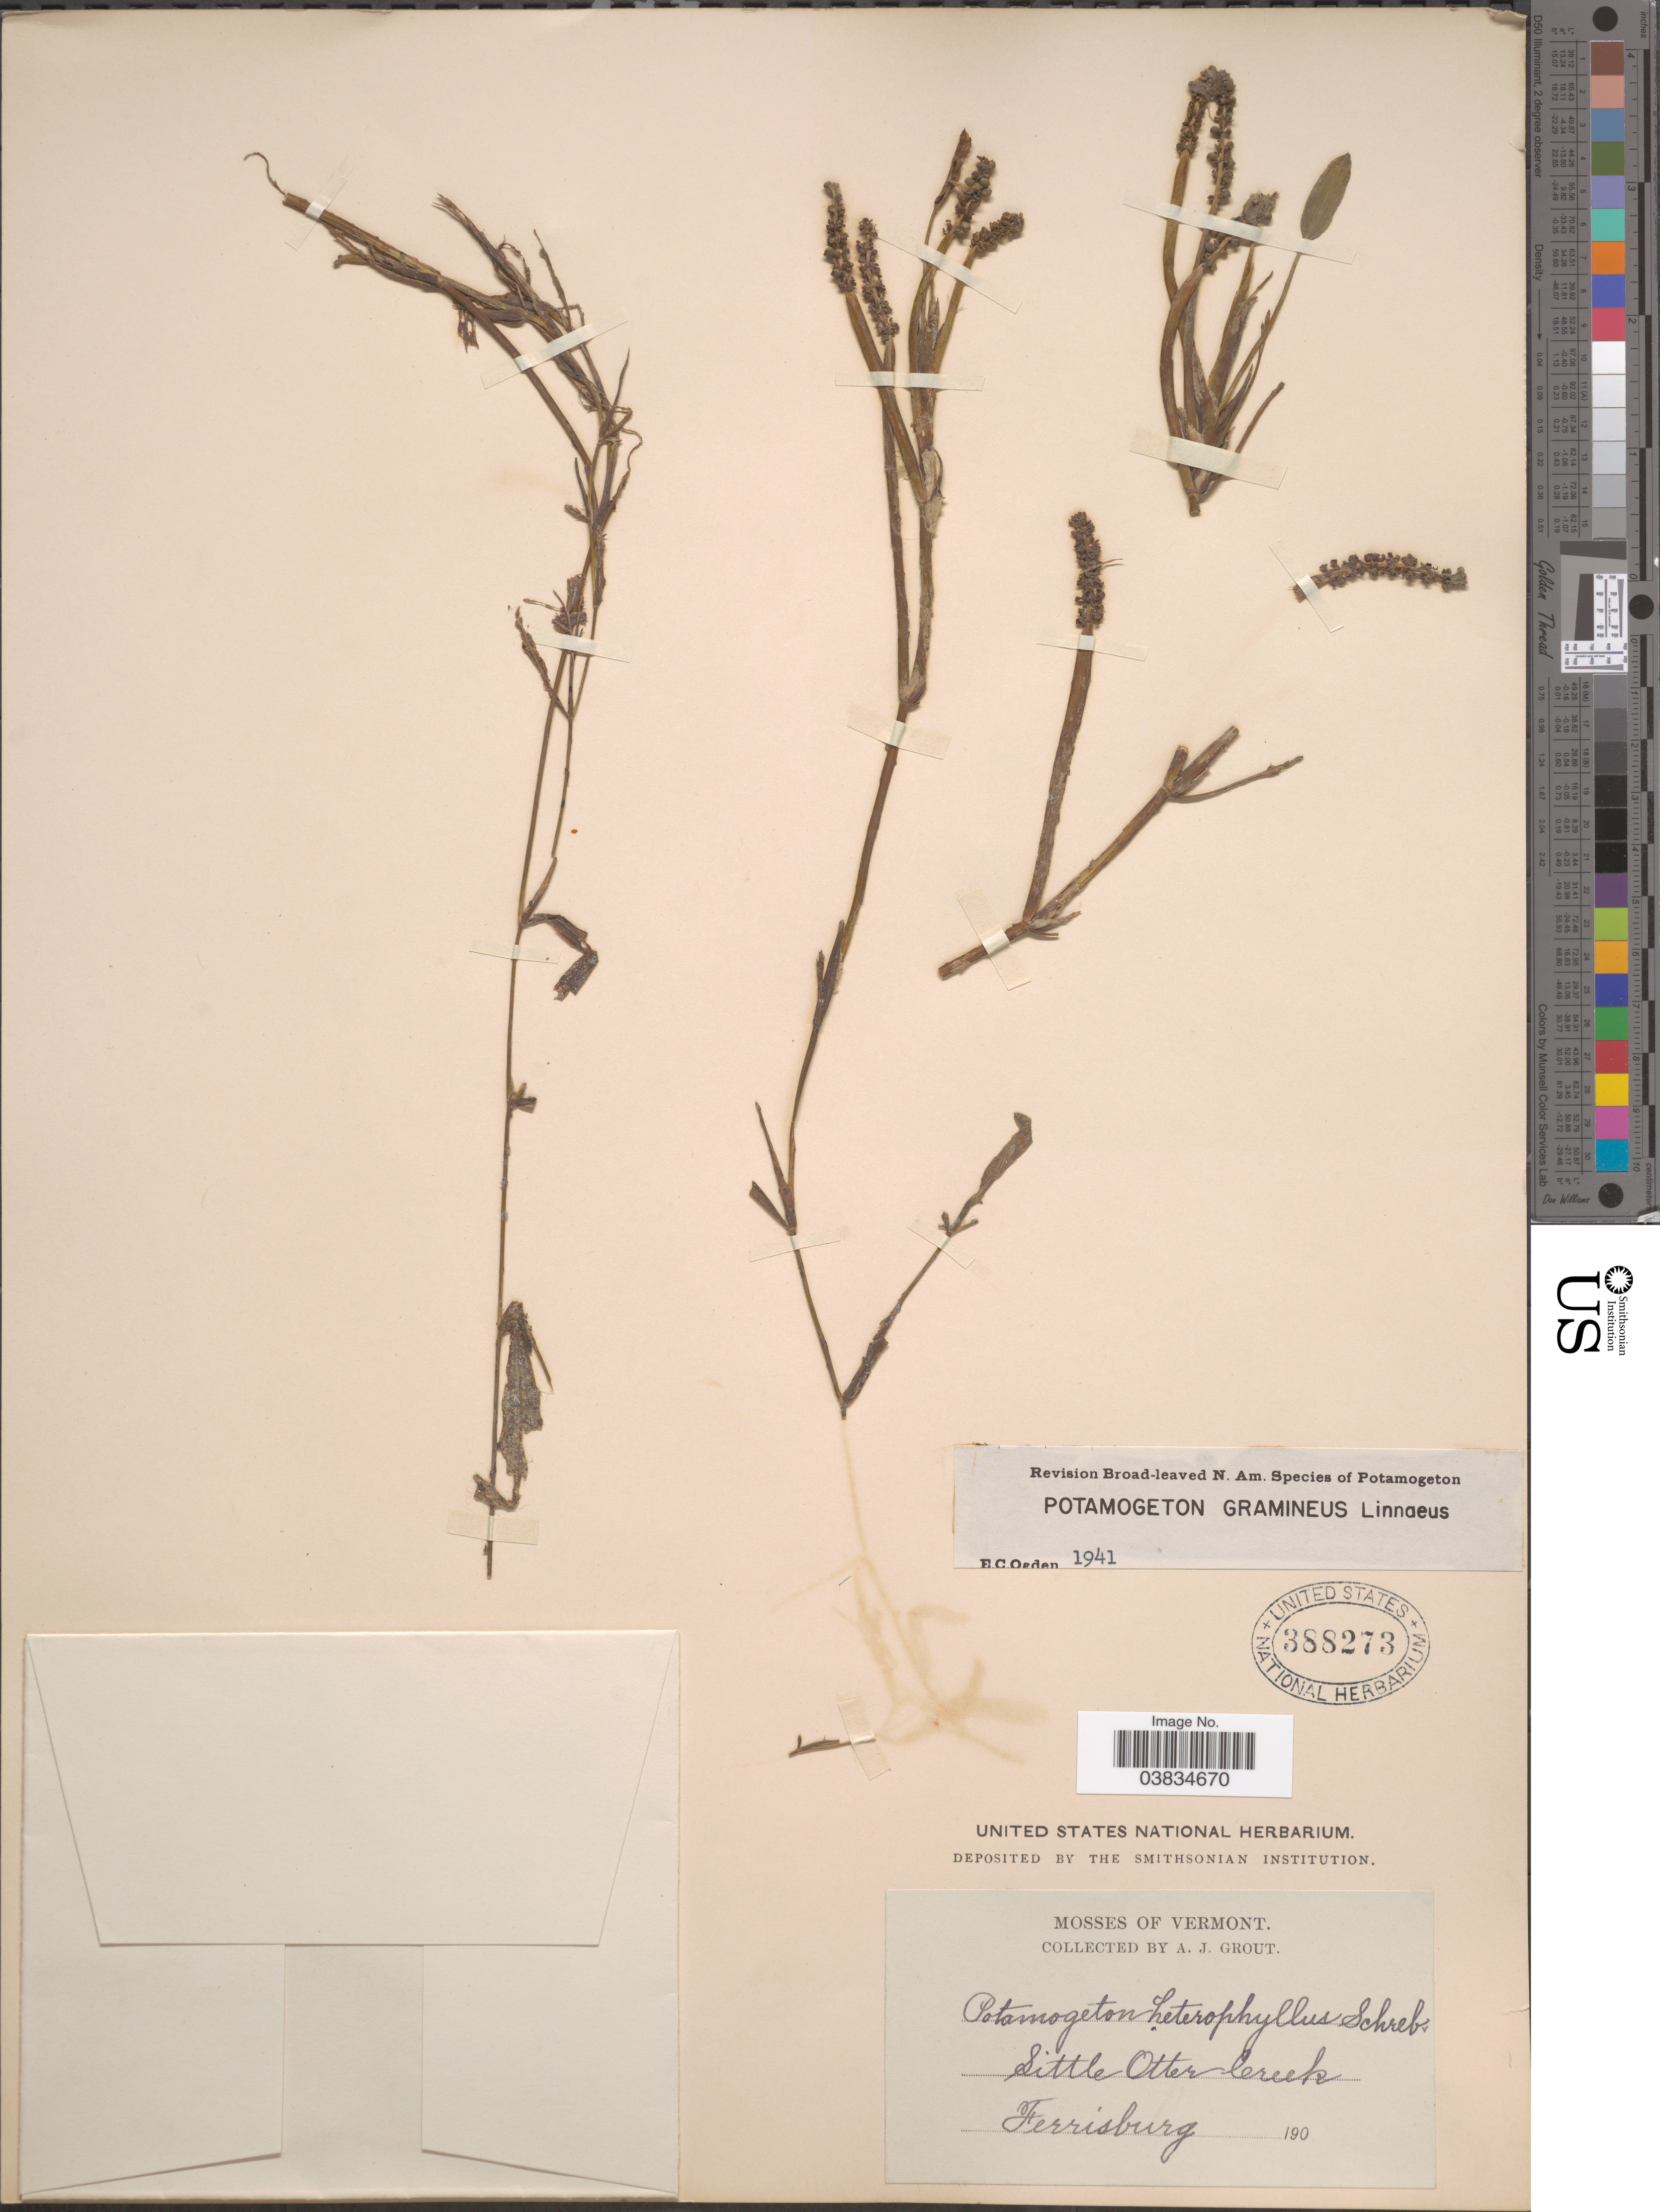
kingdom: Plantae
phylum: Tracheophyta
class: Liliopsida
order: Alismatales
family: Potamogetonaceae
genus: Potamogeton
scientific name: Potamogeton gramineus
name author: L.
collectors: A. J. Grout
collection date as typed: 190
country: United States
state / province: Vermont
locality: Mosse of Vermont. Little Otter Creek. Ferrisburg.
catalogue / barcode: US 388273